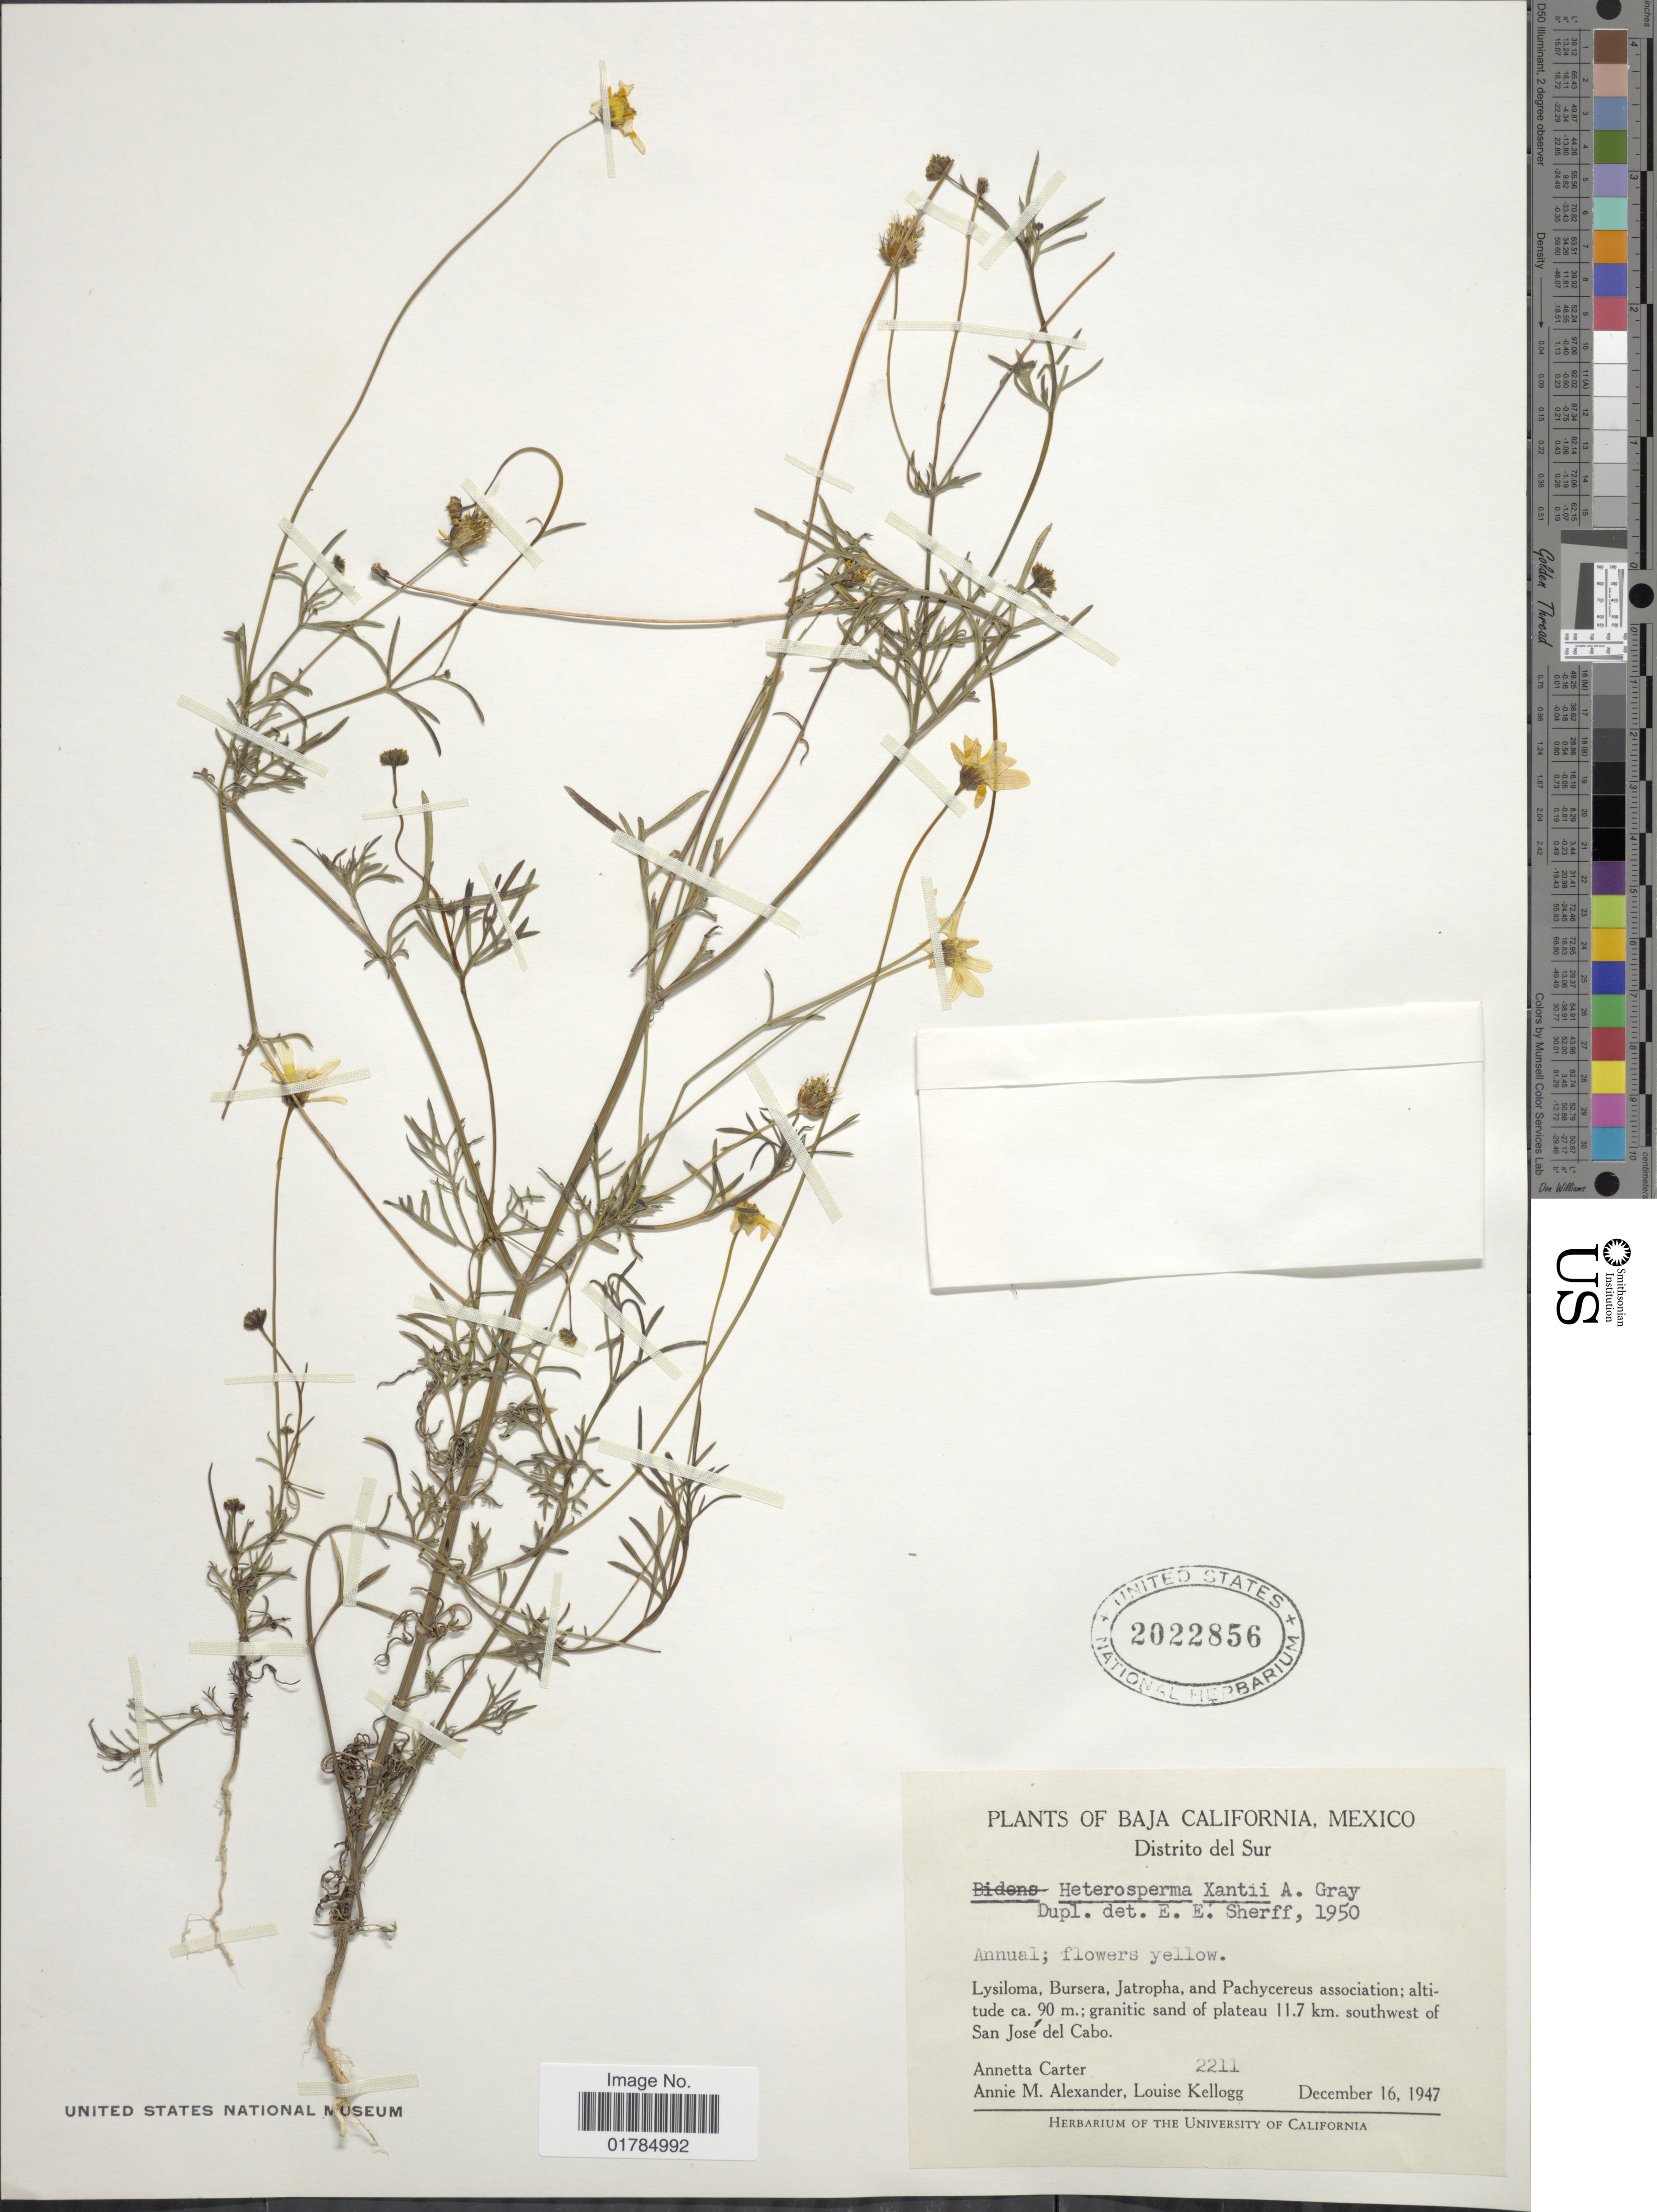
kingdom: Plantae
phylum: Tracheophyta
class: Magnoliopsida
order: Asterales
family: Asteraceae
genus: Heterosperma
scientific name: Heterosperma xanti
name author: Sherff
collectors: A. Carter, A. M. Alexander & L. Kellogg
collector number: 2211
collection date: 1947-12-16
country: Mexico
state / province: Baja California Sur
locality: Distrito del Sur. 11.7 km. southwest of San Jose del Cabo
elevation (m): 90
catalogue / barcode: US 2022856